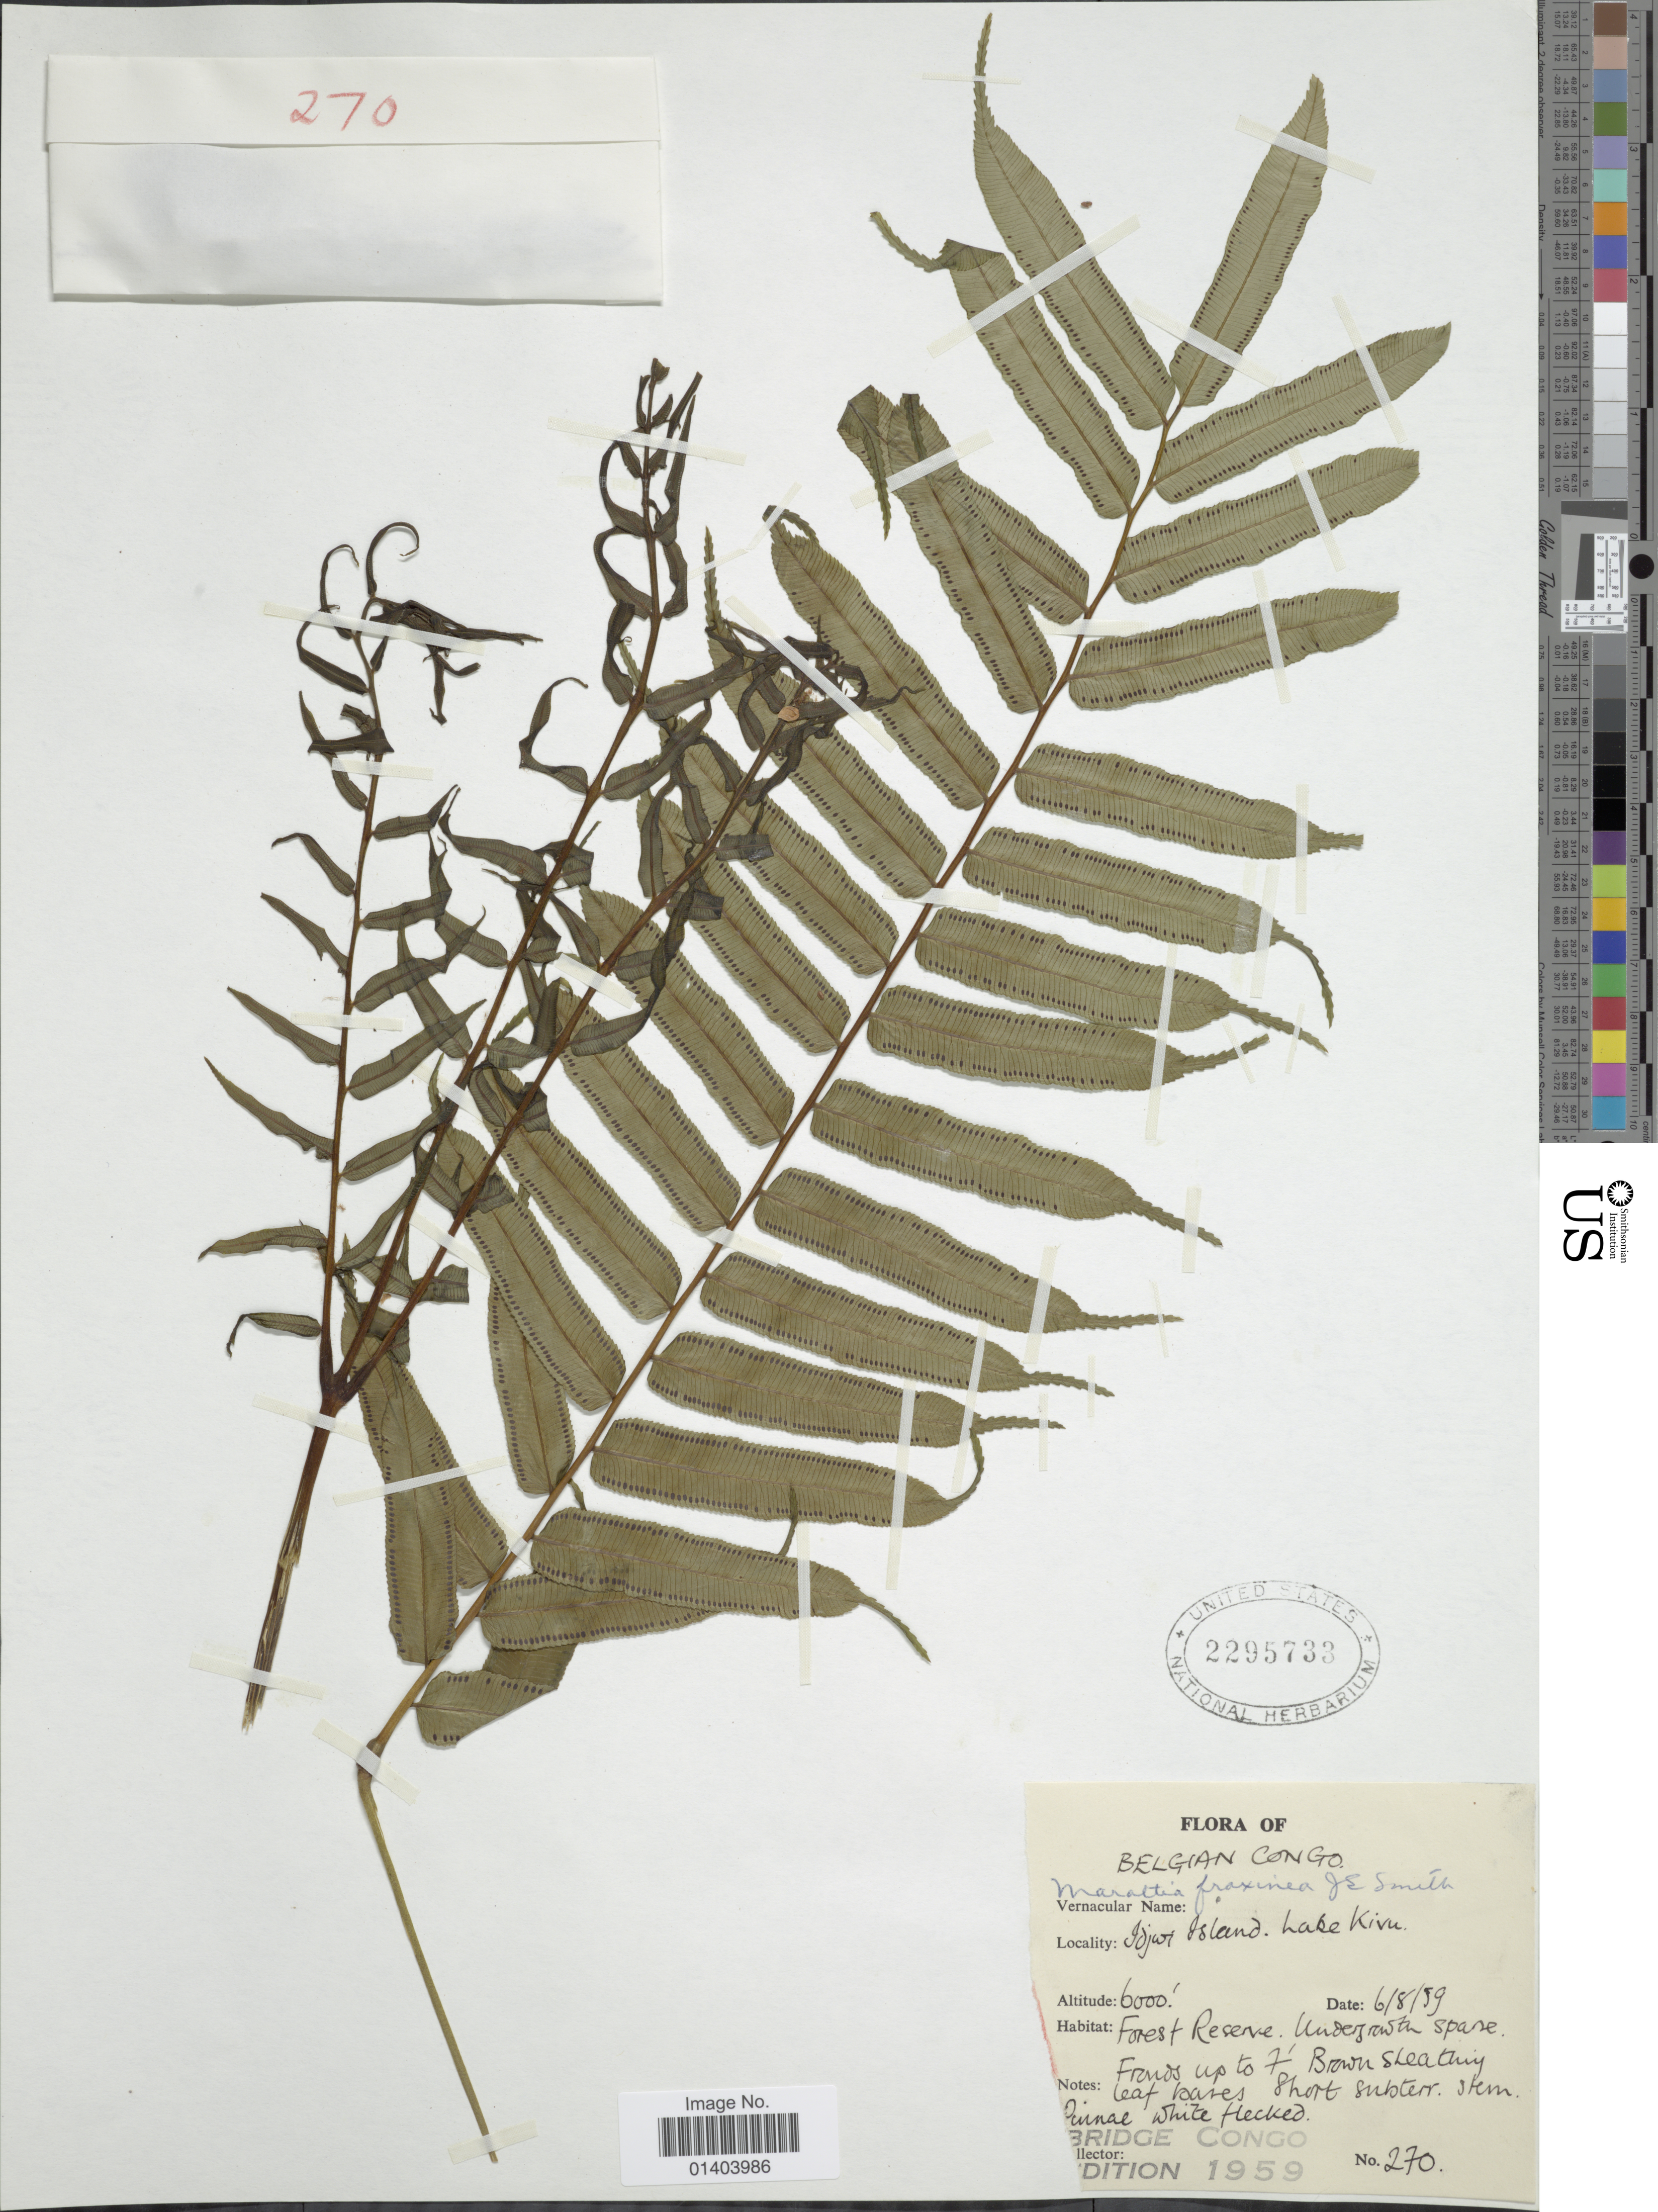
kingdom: Plantae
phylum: Tracheophyta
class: Polypodiopsida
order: Marattiales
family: Marattiaceae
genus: Ptisana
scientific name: Ptisana fraxinea var. fraxinea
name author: (Sm.) Murdock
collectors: Cambridge Congo Expedition 1959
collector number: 270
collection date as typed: Transcribed d/m/y: 6/8/59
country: Congo, Democratic Republic of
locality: Belgian Congo, Idjwi Island, Lake Kivu.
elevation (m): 1829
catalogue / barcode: US 2295733